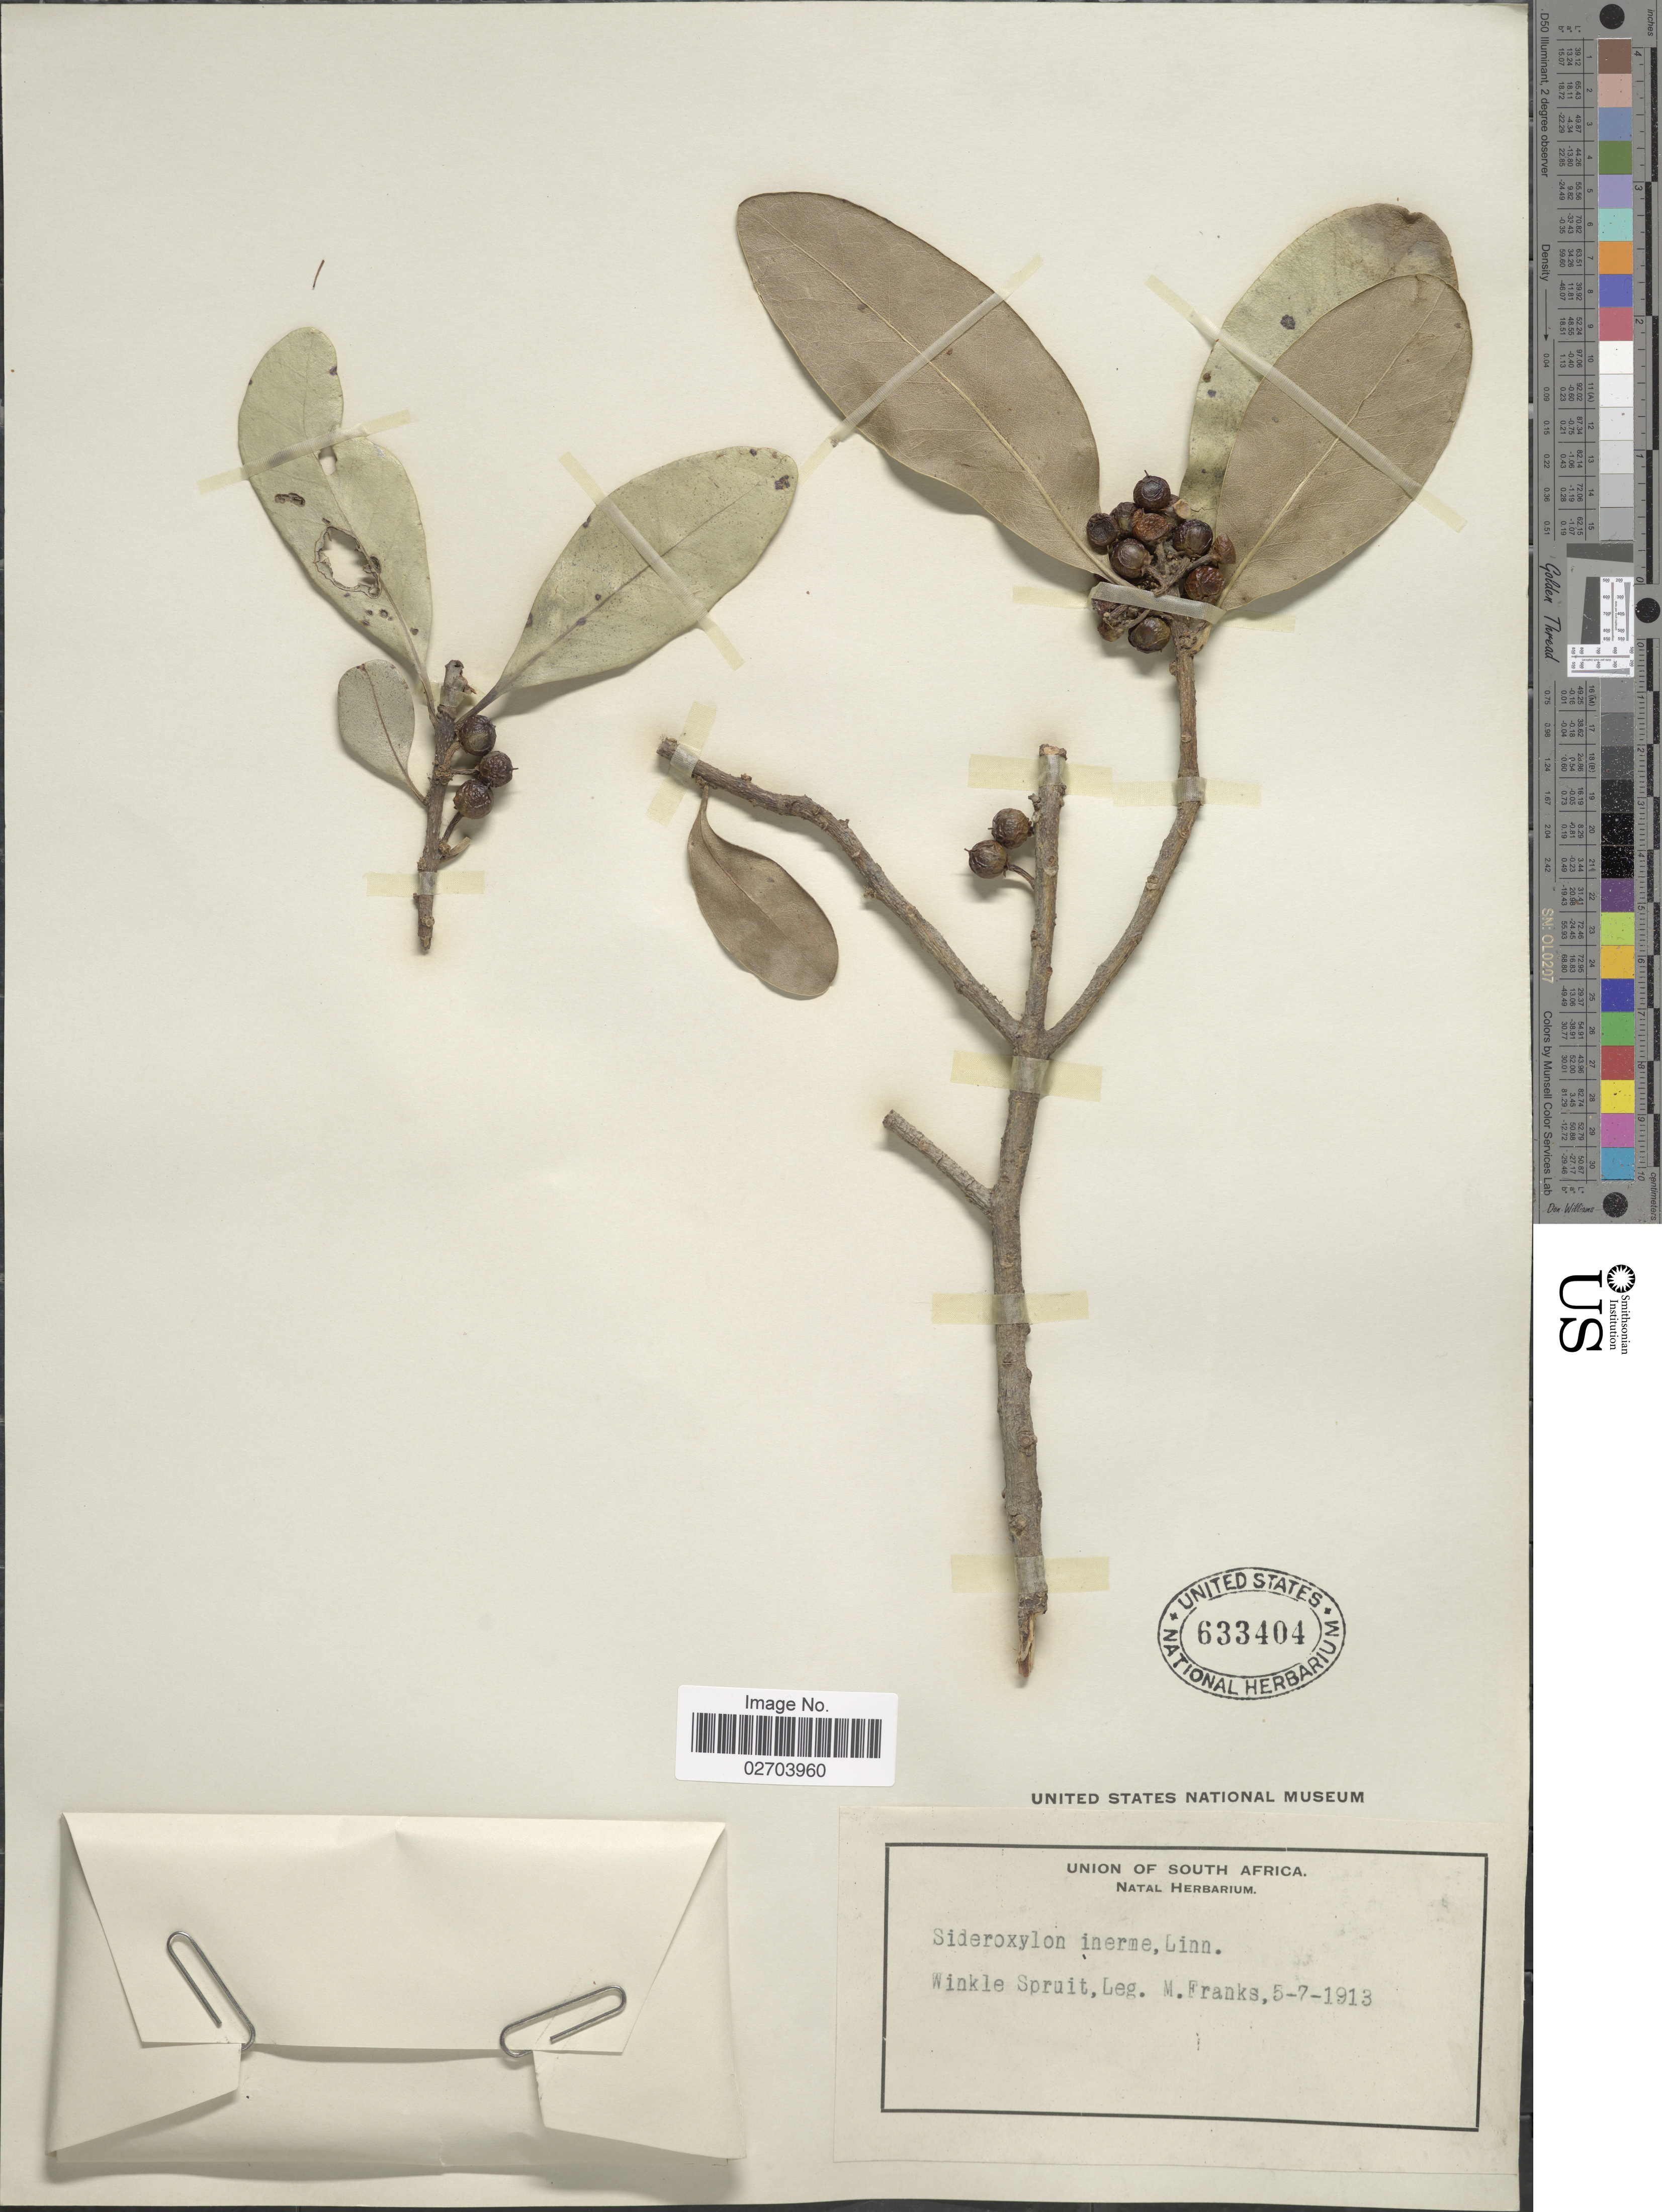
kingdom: Plantae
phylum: Tracheophyta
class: Magnoliopsida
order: Ericales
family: Sapotaceae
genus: Sideroxylon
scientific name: Sideroxylon inerme subsp. inerme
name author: L.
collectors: M. Franks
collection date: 1913-07-05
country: South Africa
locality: Union of South Africa. Winkle Spruit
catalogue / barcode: US 633404